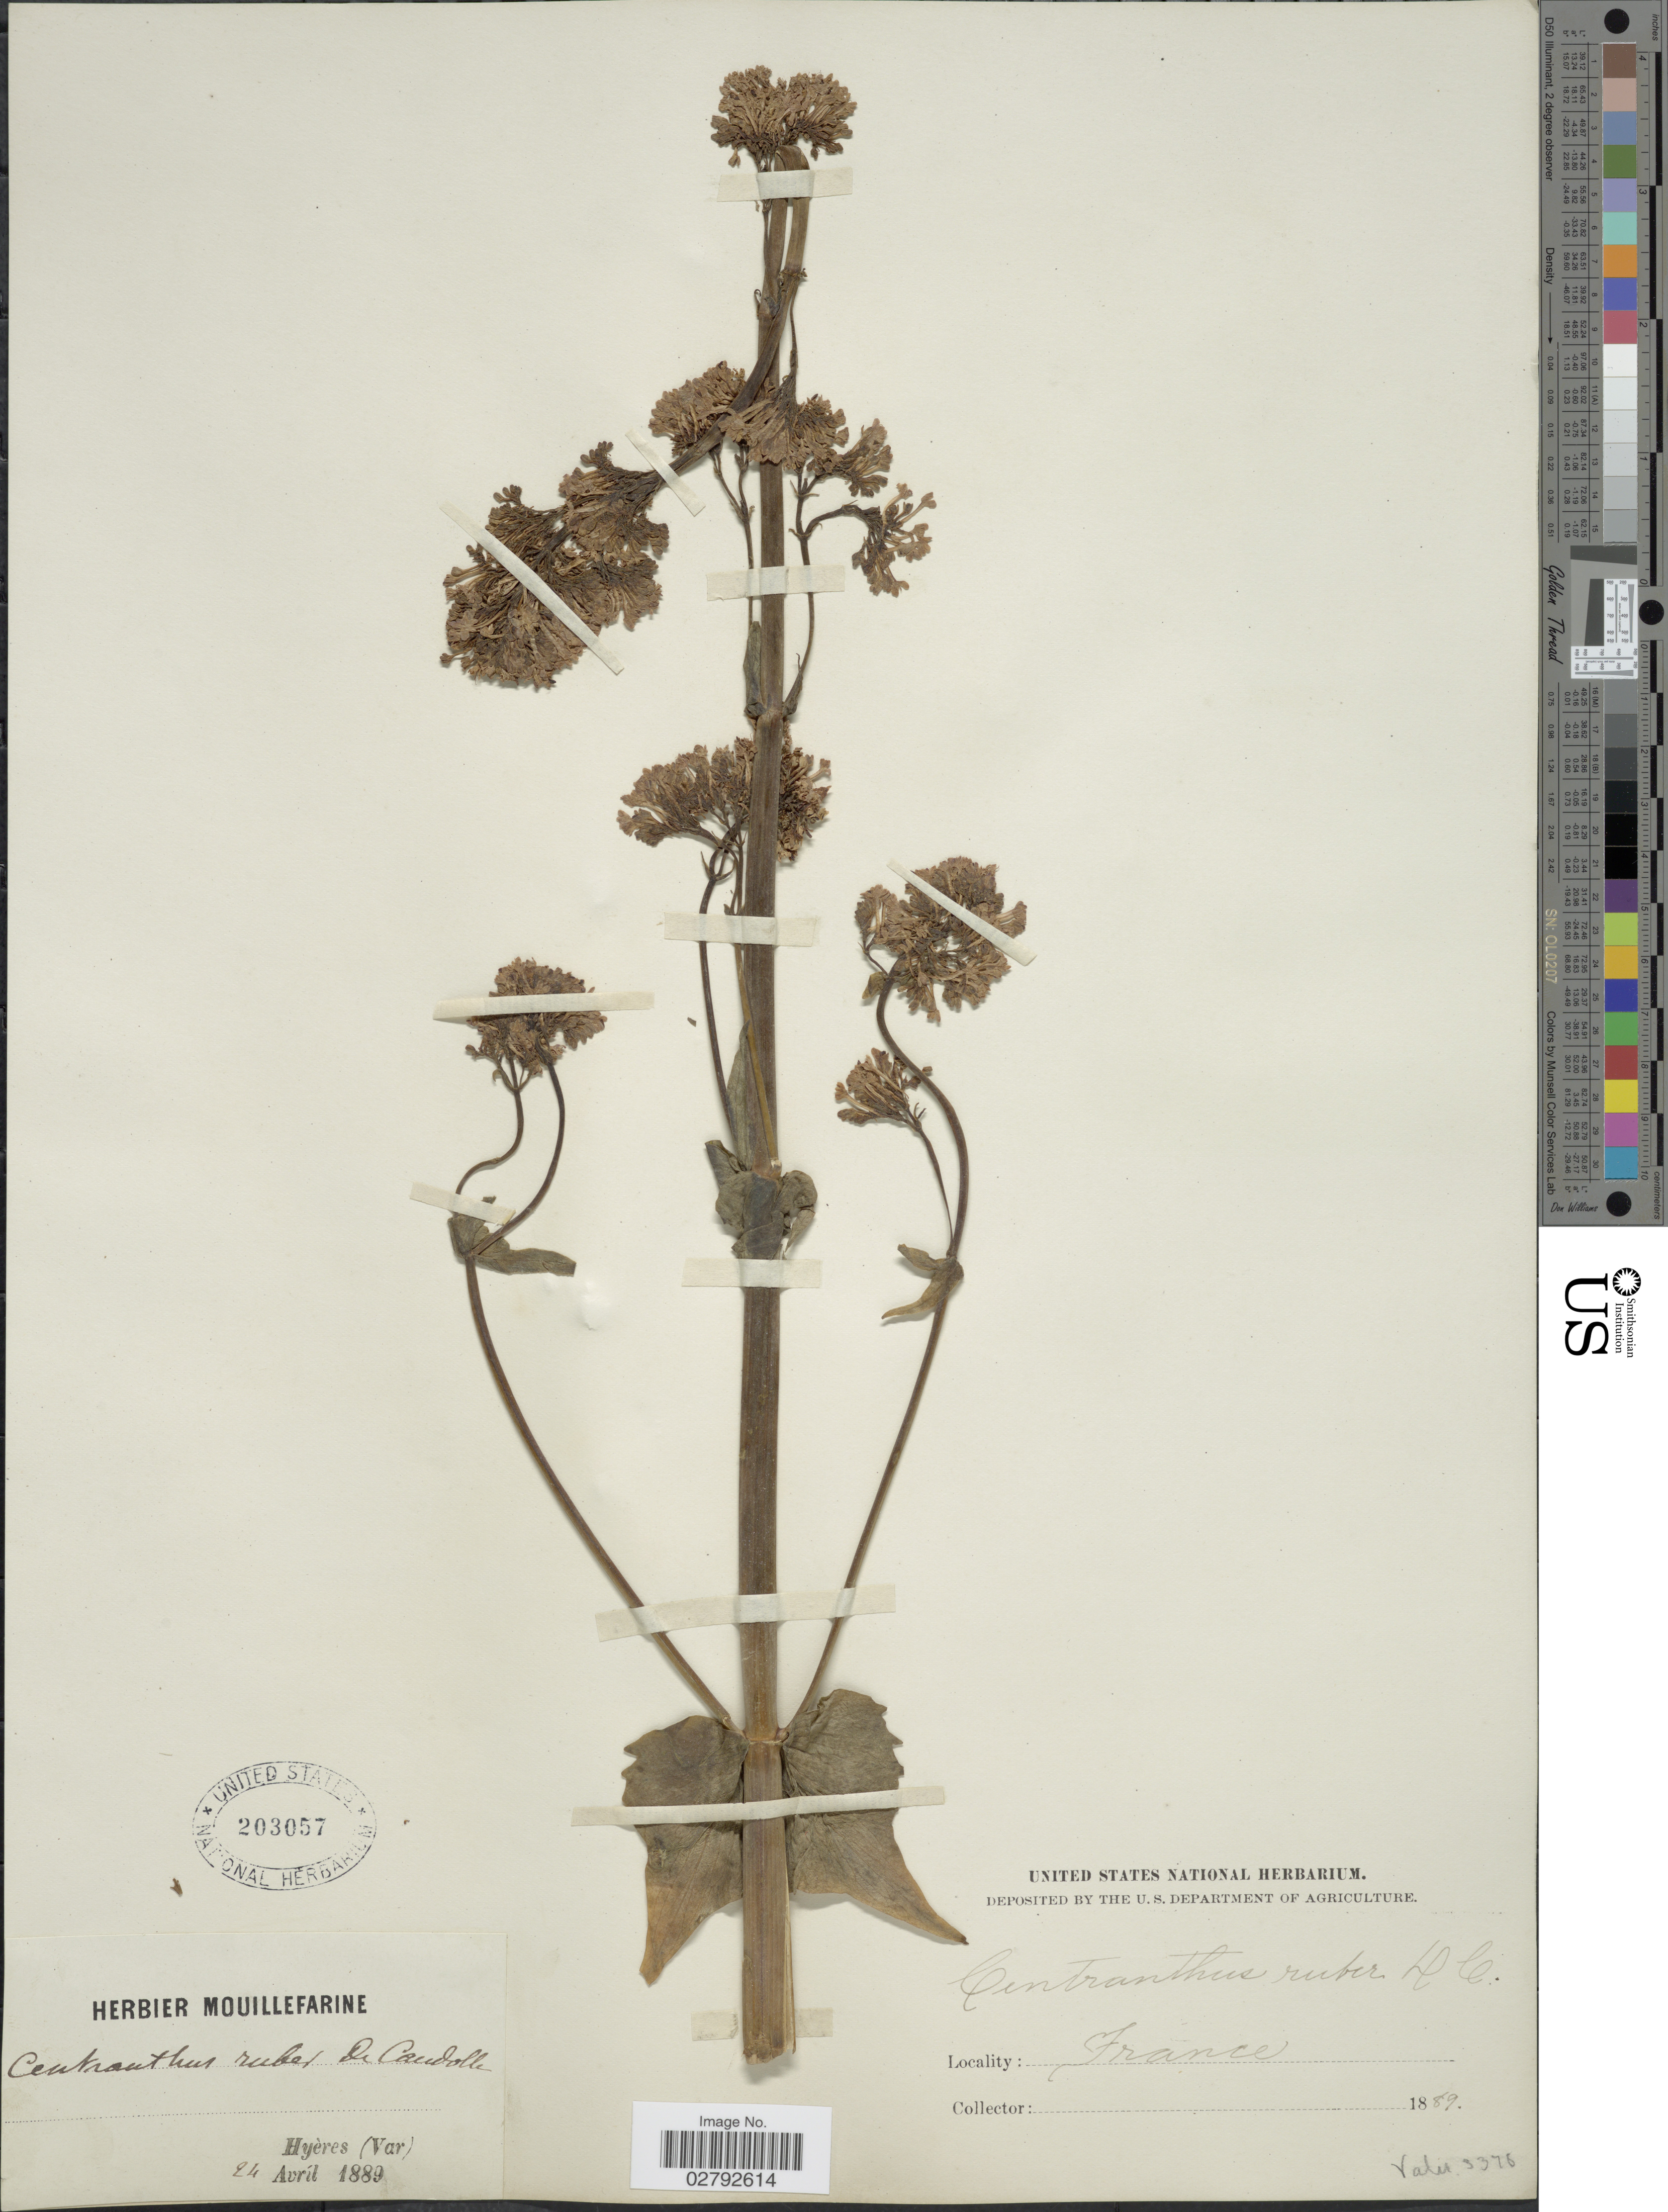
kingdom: Plantae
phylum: Tracheophyta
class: Magnoliopsida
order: Dipsacales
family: Caprifoliaceae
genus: Centranthus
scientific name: Centranthus ruber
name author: (L.) DC.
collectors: ex herb. Mouillefarine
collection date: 1889-04-24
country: France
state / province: Provence-Alpes-Côte d'Azur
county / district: Var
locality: Hyères (Var).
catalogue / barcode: US 203057